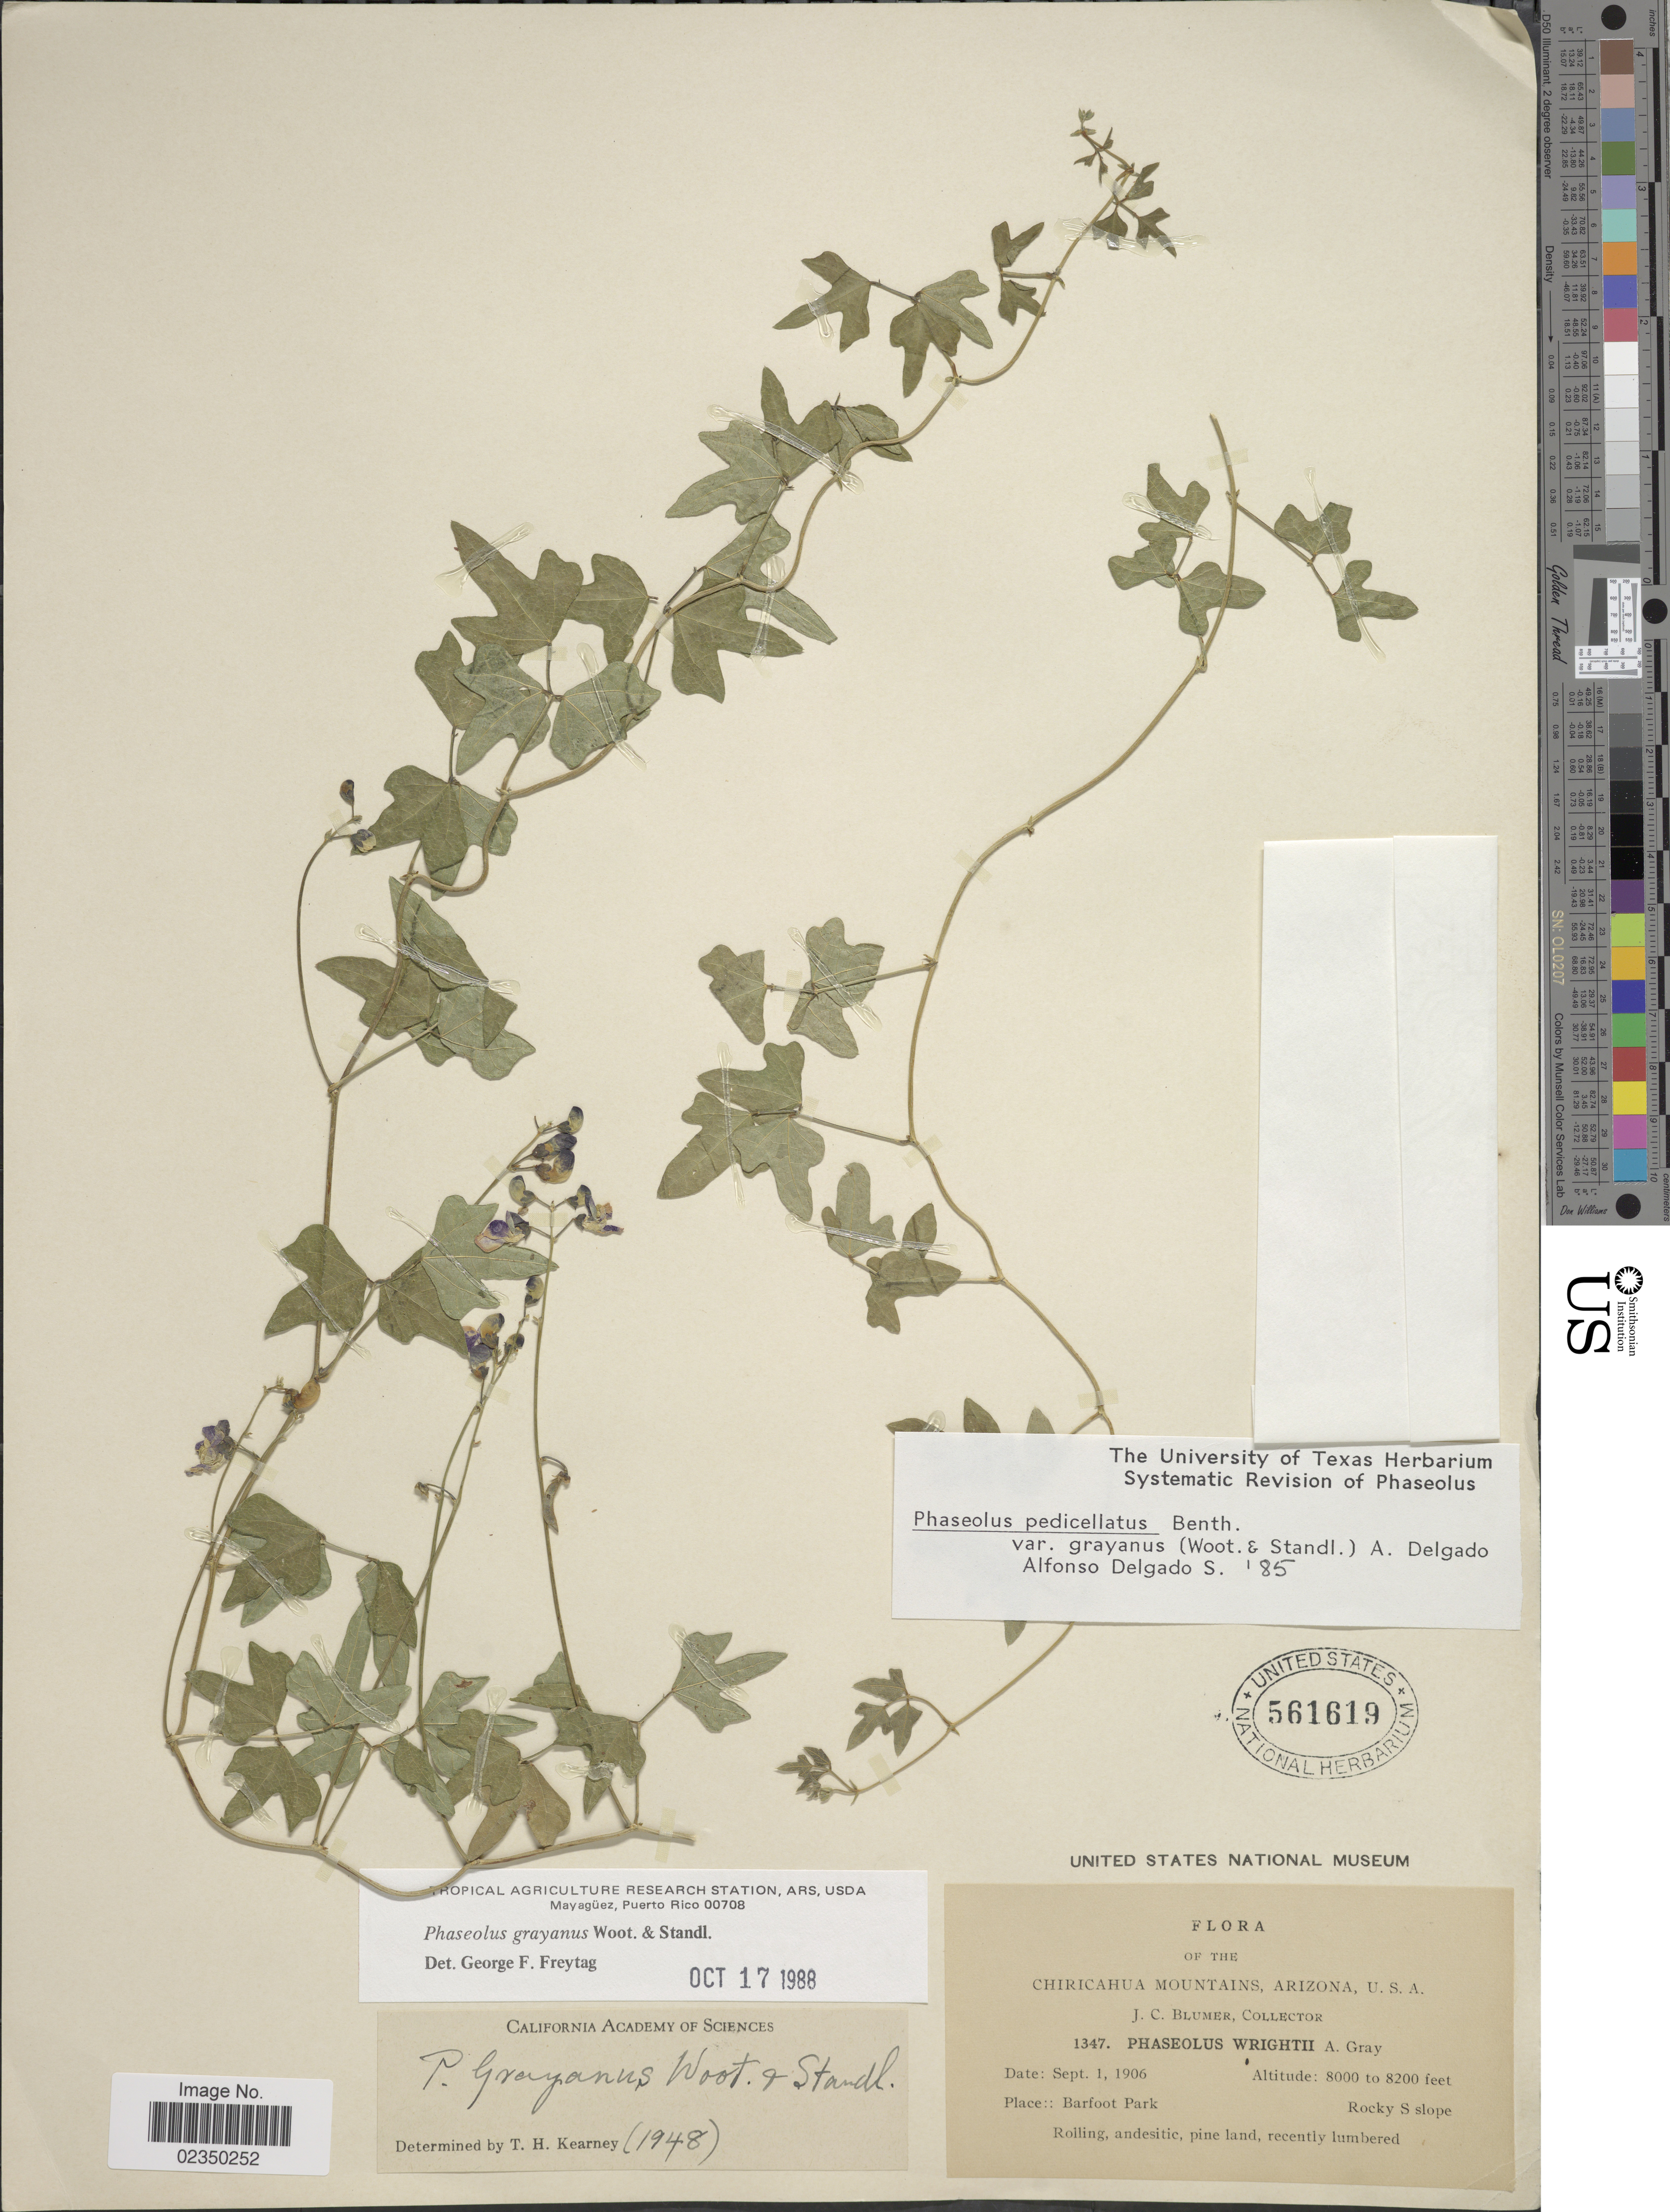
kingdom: Plantae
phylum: Tracheophyta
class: Magnoliopsida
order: Fabales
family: Fabaceae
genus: Phaseolus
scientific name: Phaseolus grayanus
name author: Wooton & Standl.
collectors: J. C. Blumer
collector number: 1347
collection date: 1906-09-01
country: United States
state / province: Arizona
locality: Chiricahua Mountains, U.S.A., Barfoot Park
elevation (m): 2438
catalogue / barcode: US 561619